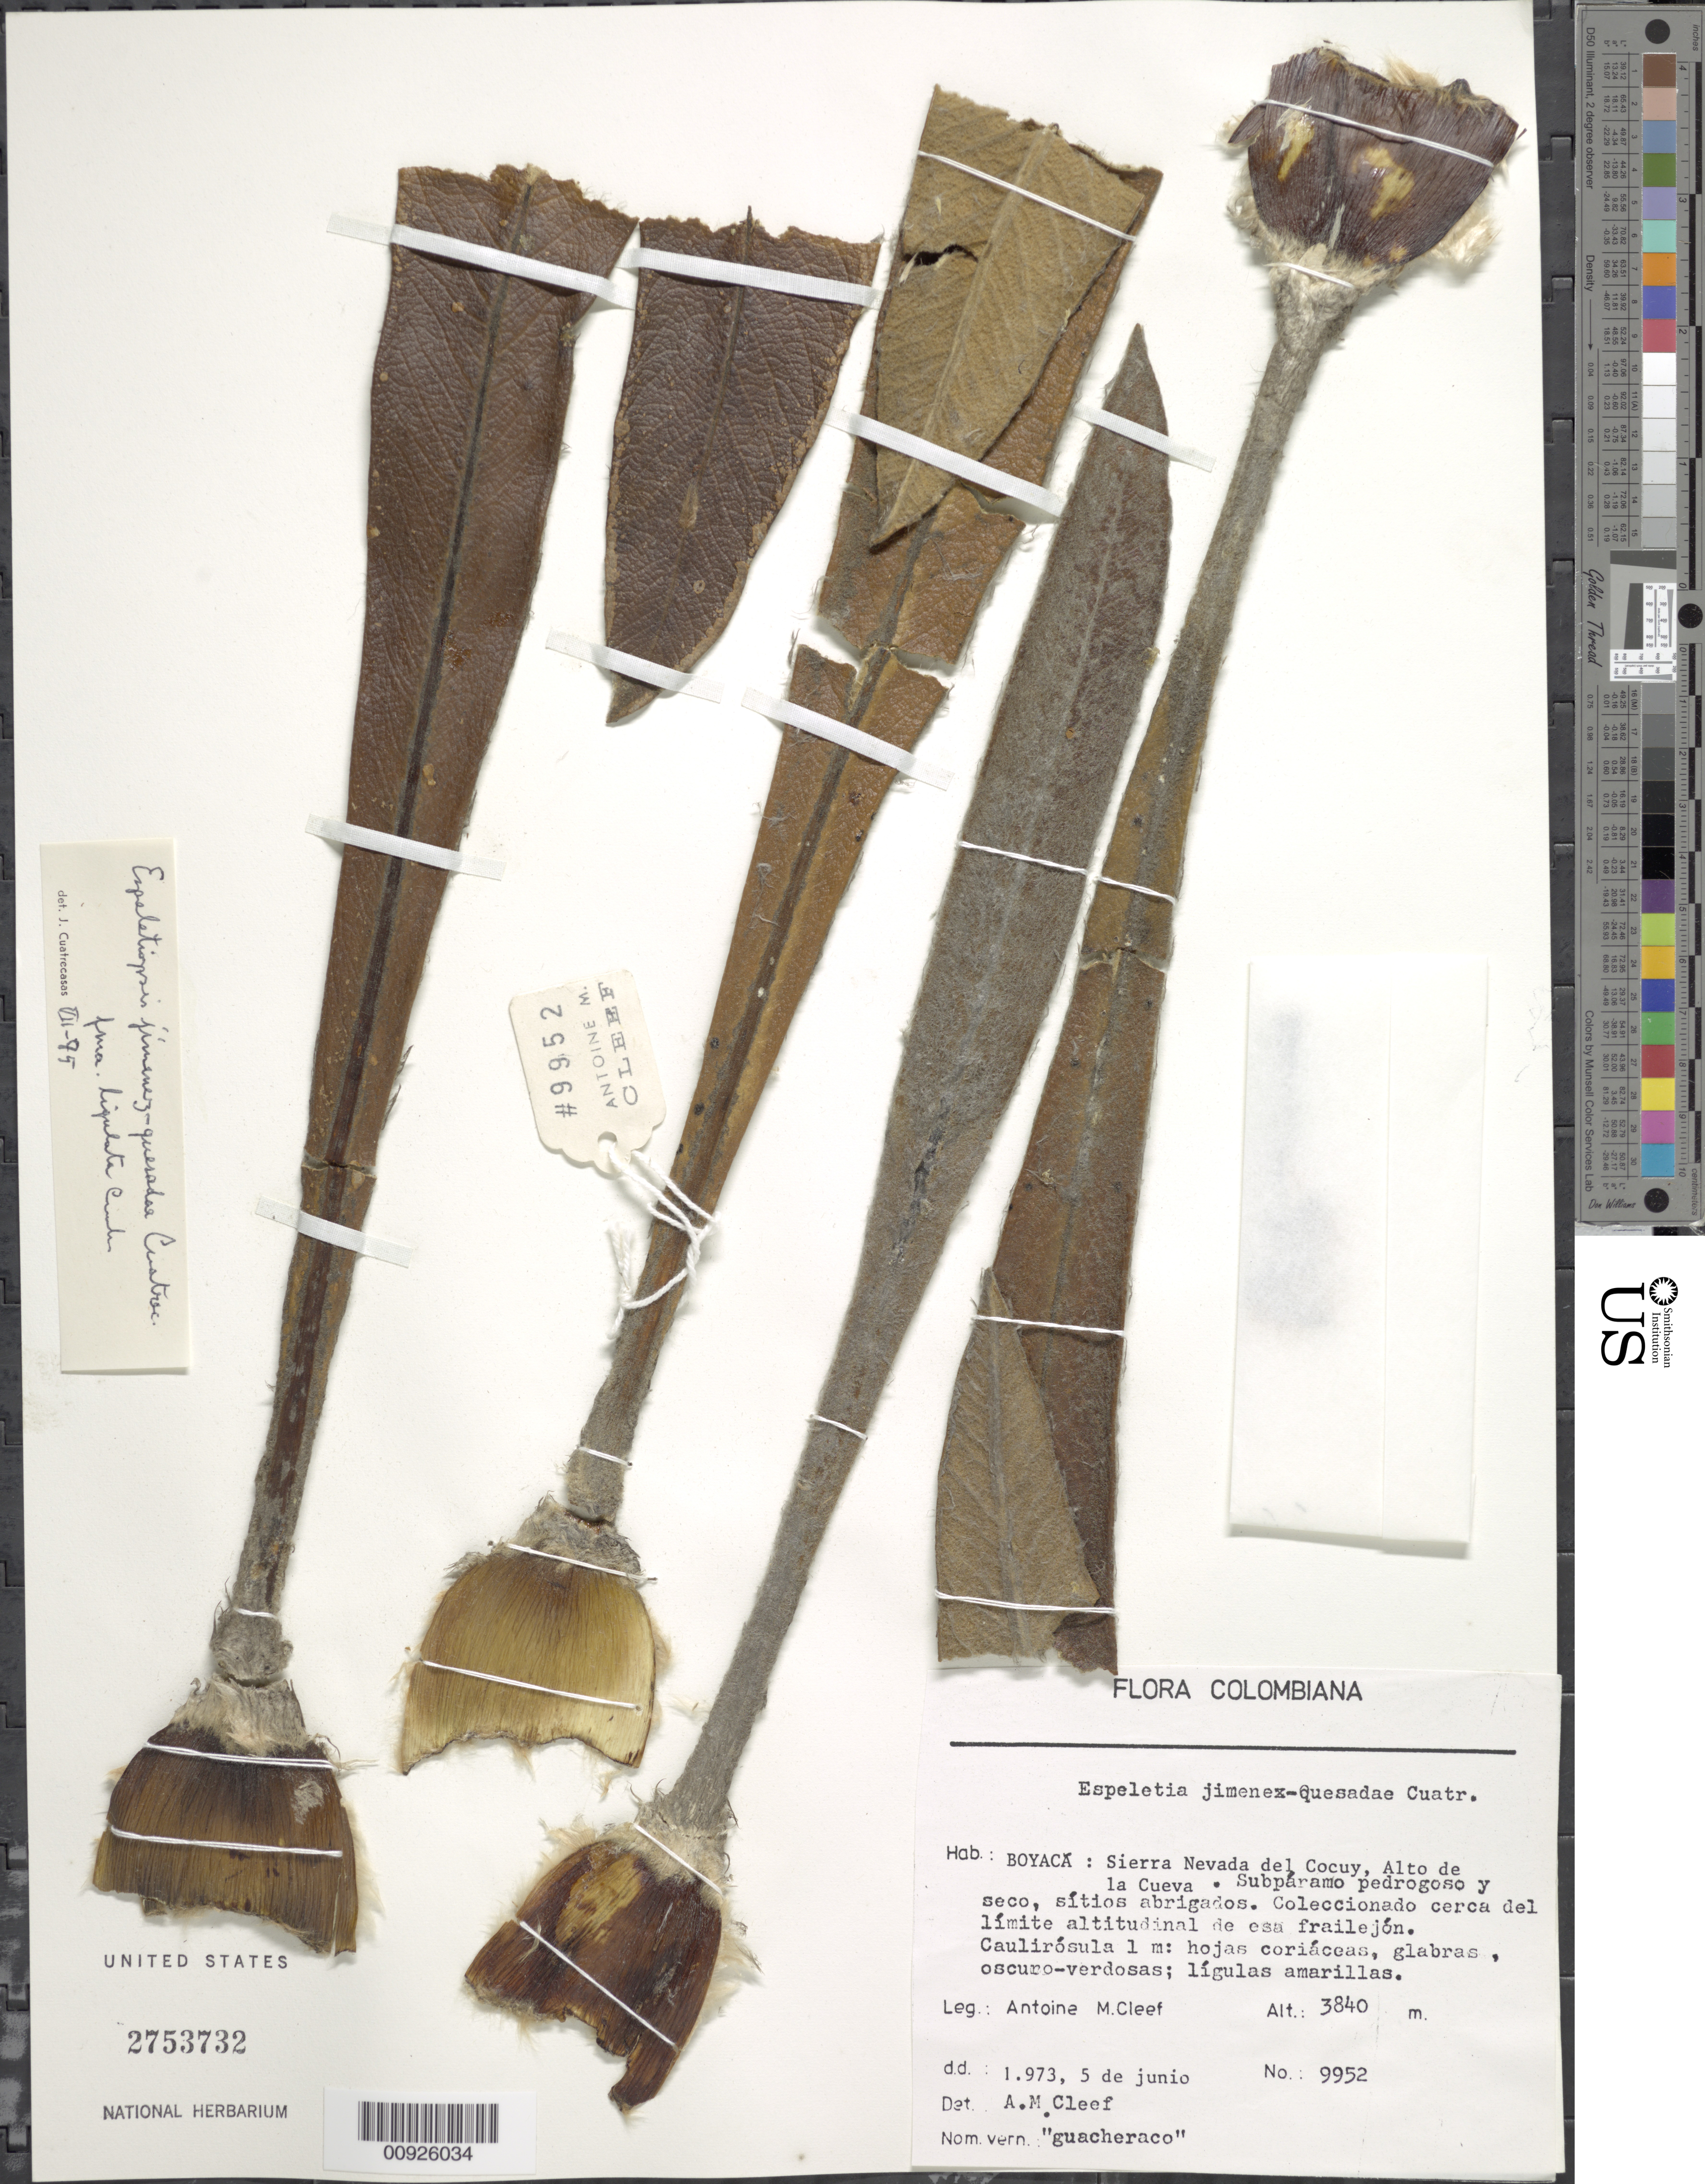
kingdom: Plantae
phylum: Tracheophyta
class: Magnoliopsida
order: Asterales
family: Asteraceae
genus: Espeletiopsis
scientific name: Espeletiopsis jimenez-quesadae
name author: (Cuatrec.) Cuatrec.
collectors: A. M. Cleef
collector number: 9952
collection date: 1973-06-05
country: Colombia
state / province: Boyacá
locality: Boyacá: Sierra Nevada del Cocuy, Alto de la Cueva.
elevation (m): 3840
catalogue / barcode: US 2753732